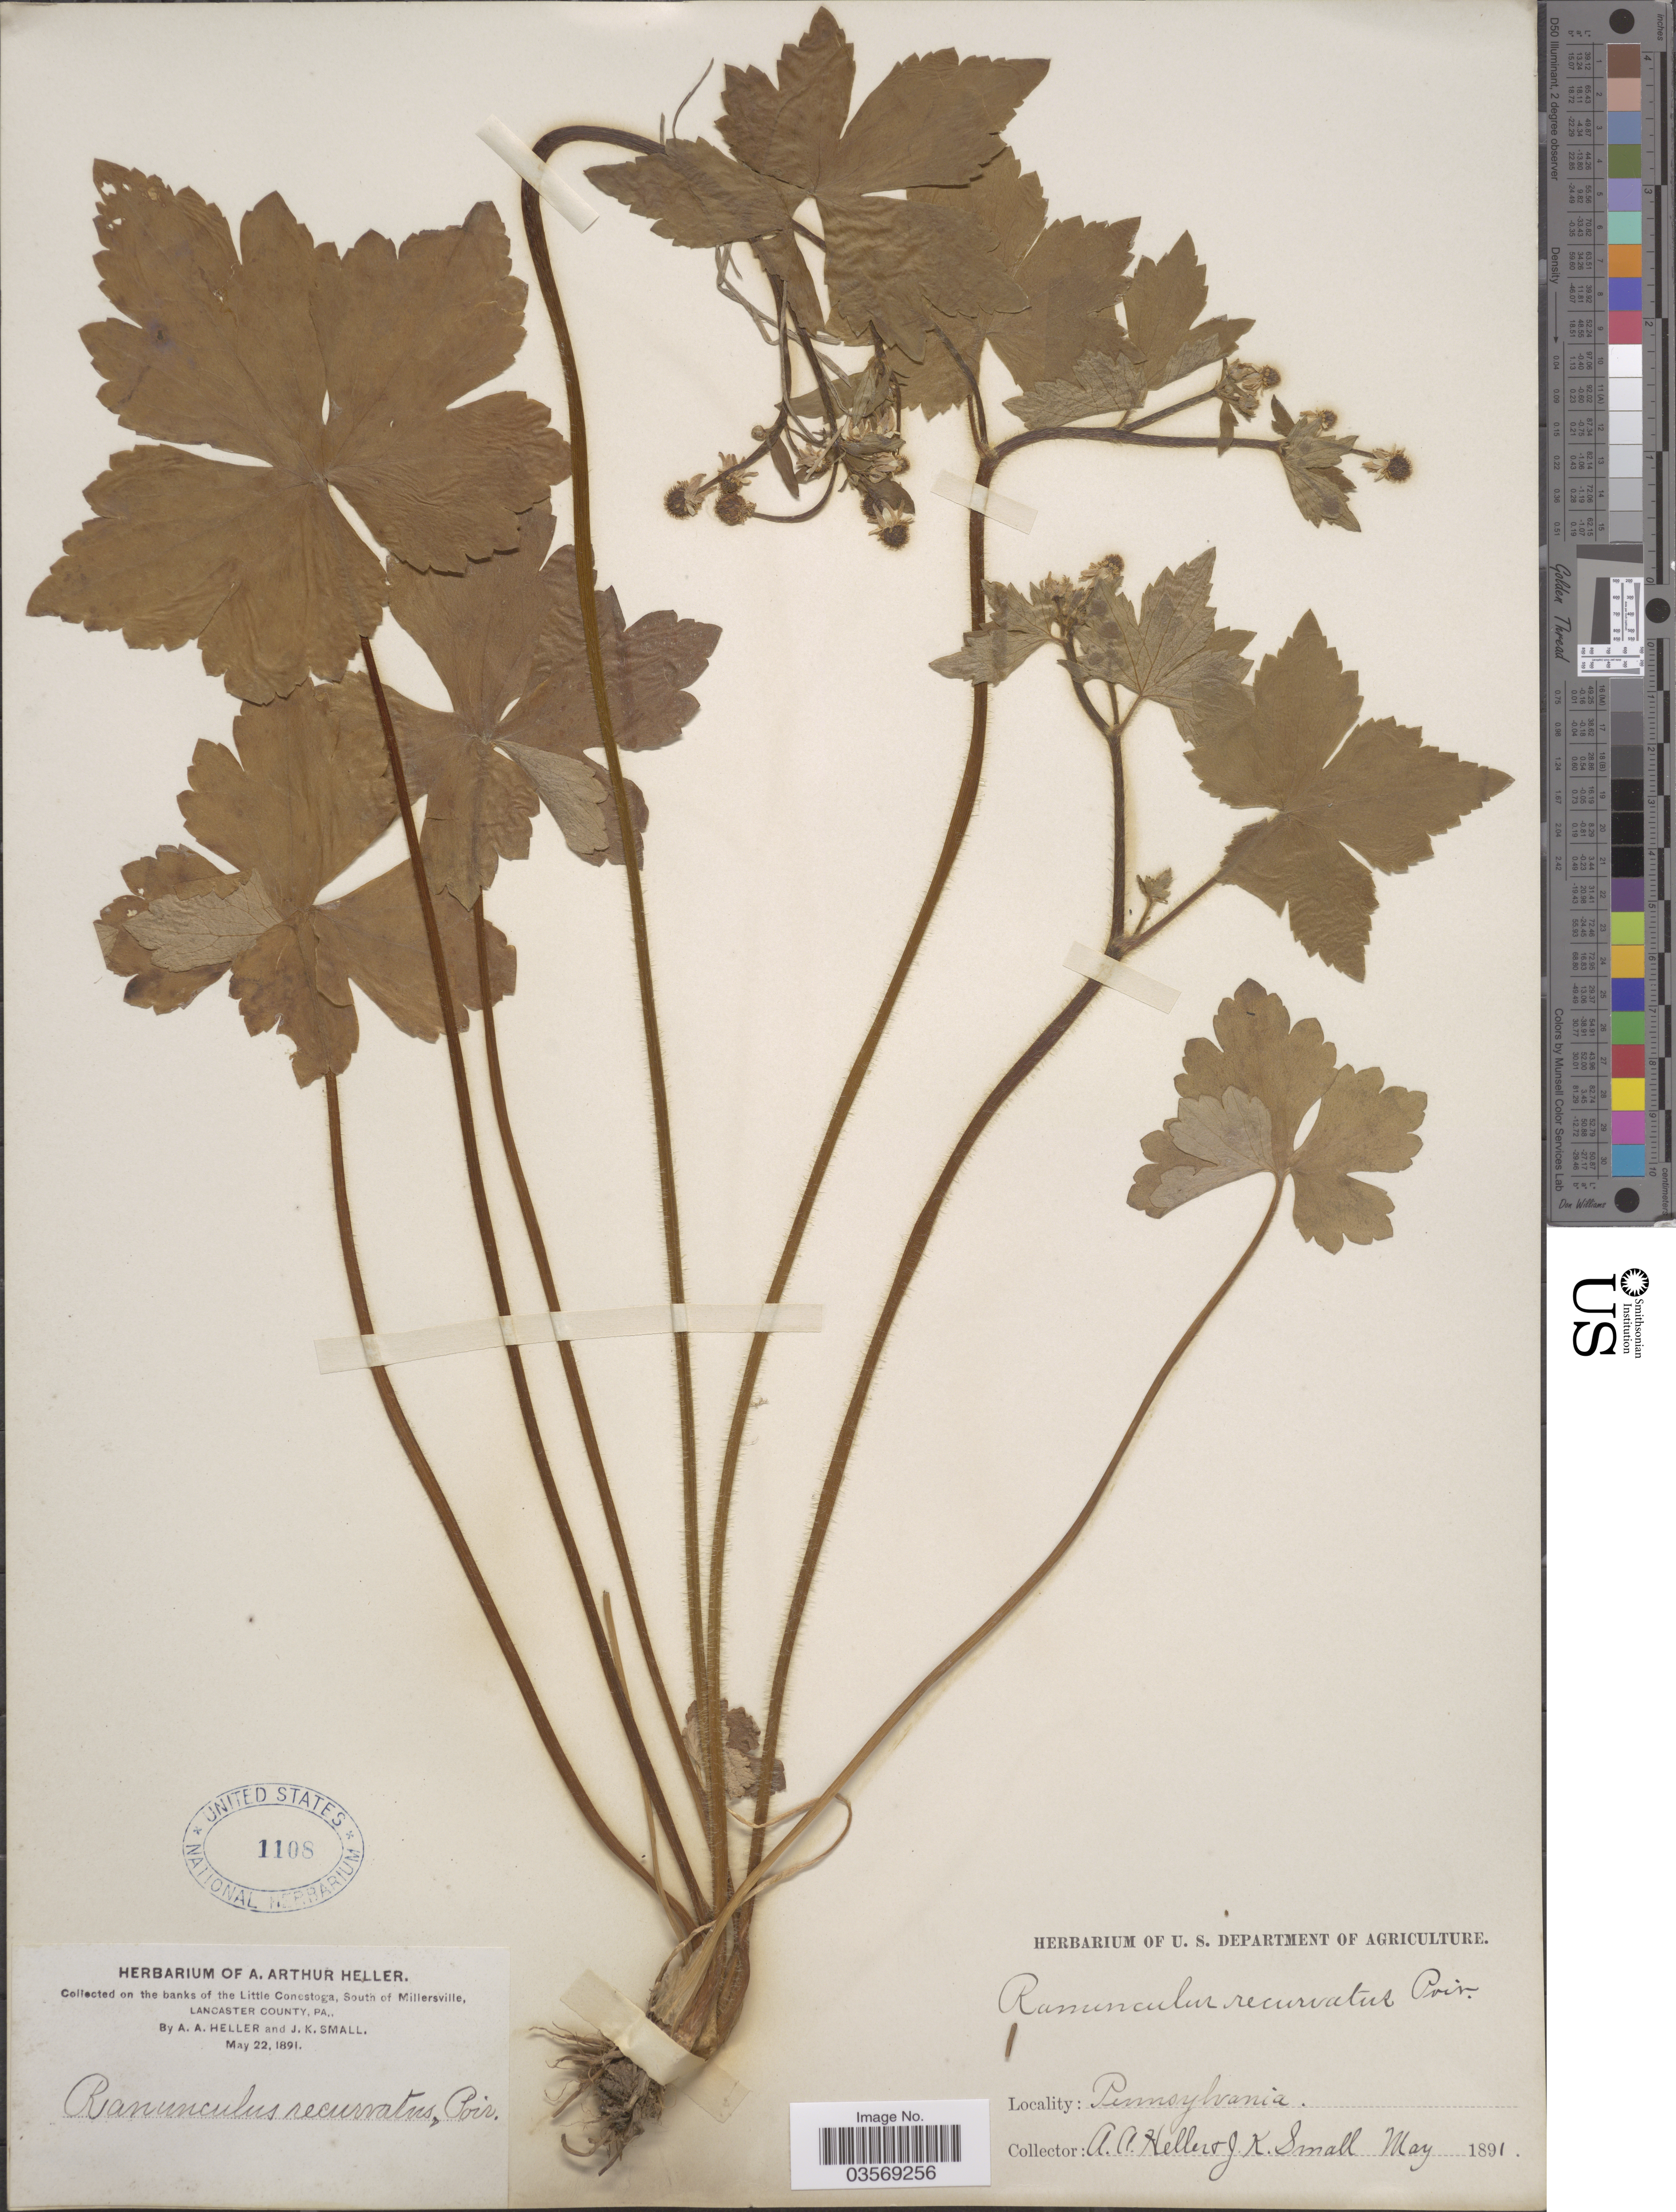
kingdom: Plantae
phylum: Tracheophyta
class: Magnoliopsida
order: Ranunculales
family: Ranunculaceae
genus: Ranunculus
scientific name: Ranunculus recurvatus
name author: Poir.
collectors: A. A. Heller & J. K. Small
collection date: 1891-05-22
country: United States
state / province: Pennsylvania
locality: The banks of the Little Conestoga, South of Millersville, Lancaster County.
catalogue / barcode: US 1108